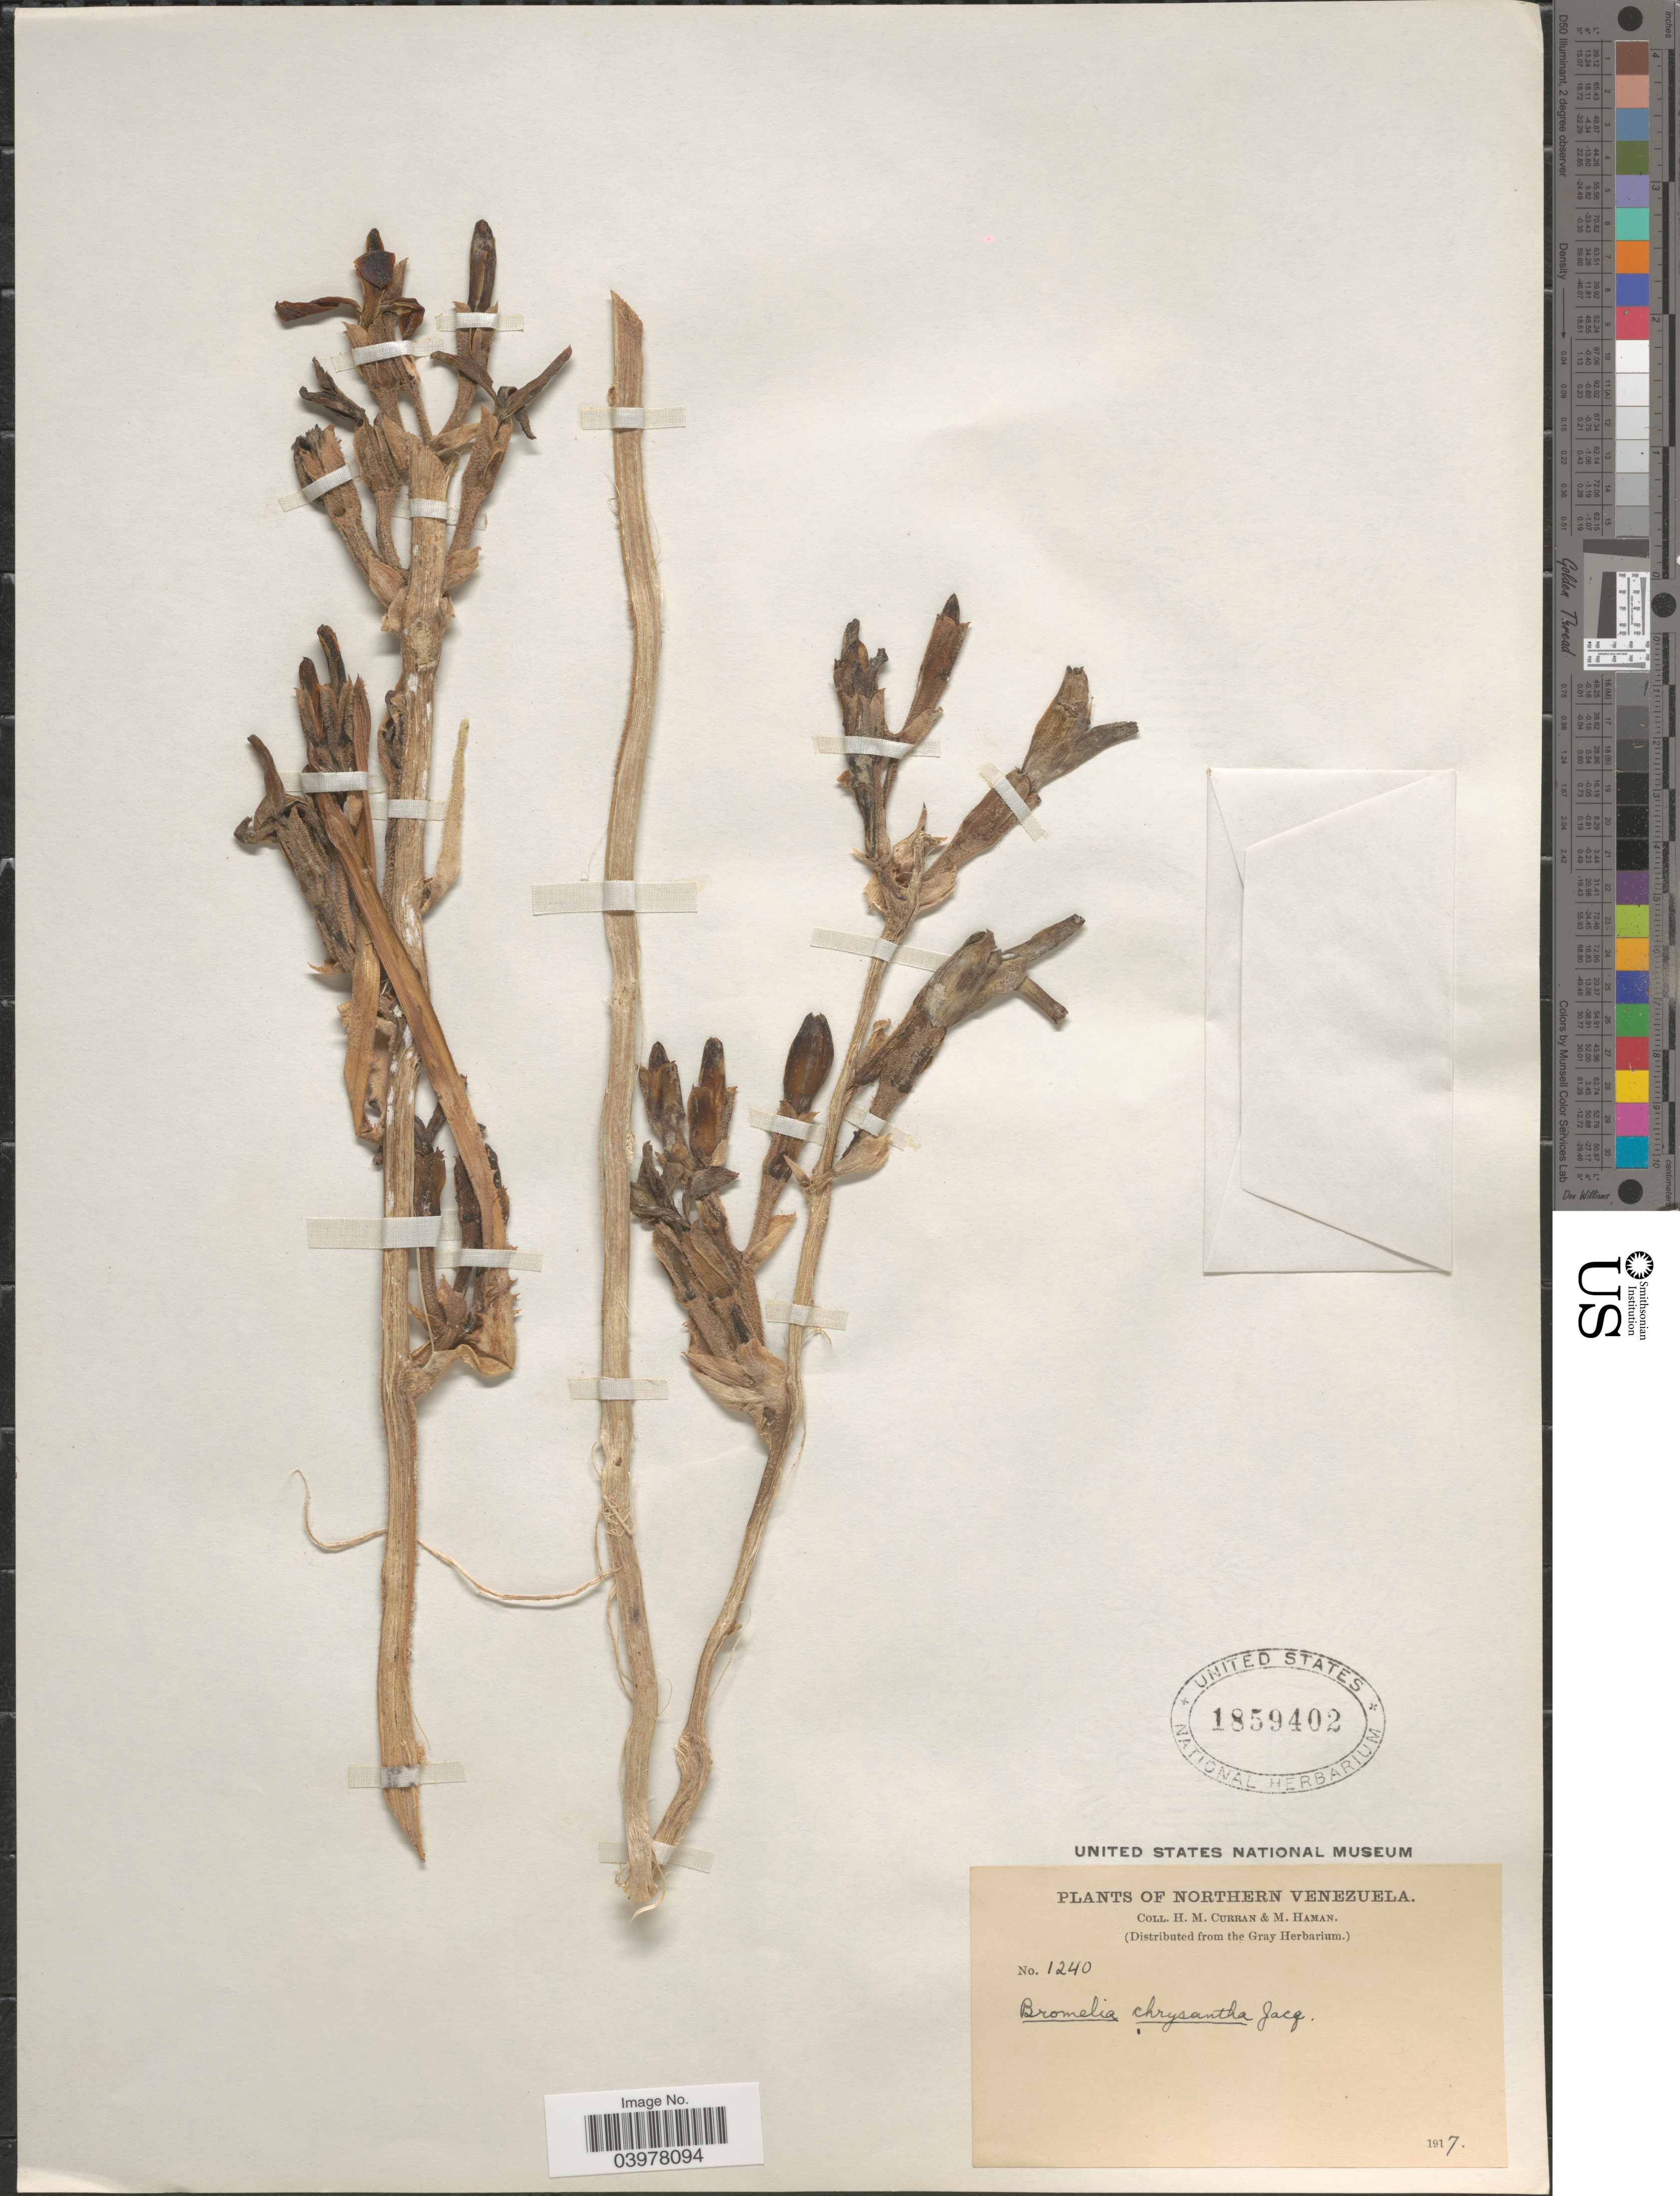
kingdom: Plantae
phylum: Tracheophyta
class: Liliopsida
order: Poales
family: Bromeliaceae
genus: Bromelia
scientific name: Bromelia chrysantha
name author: Jacq.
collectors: H. M. Curran & M. Haman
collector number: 1240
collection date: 1917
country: Venezuela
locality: Northern Venezuela.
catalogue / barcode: US 1859402